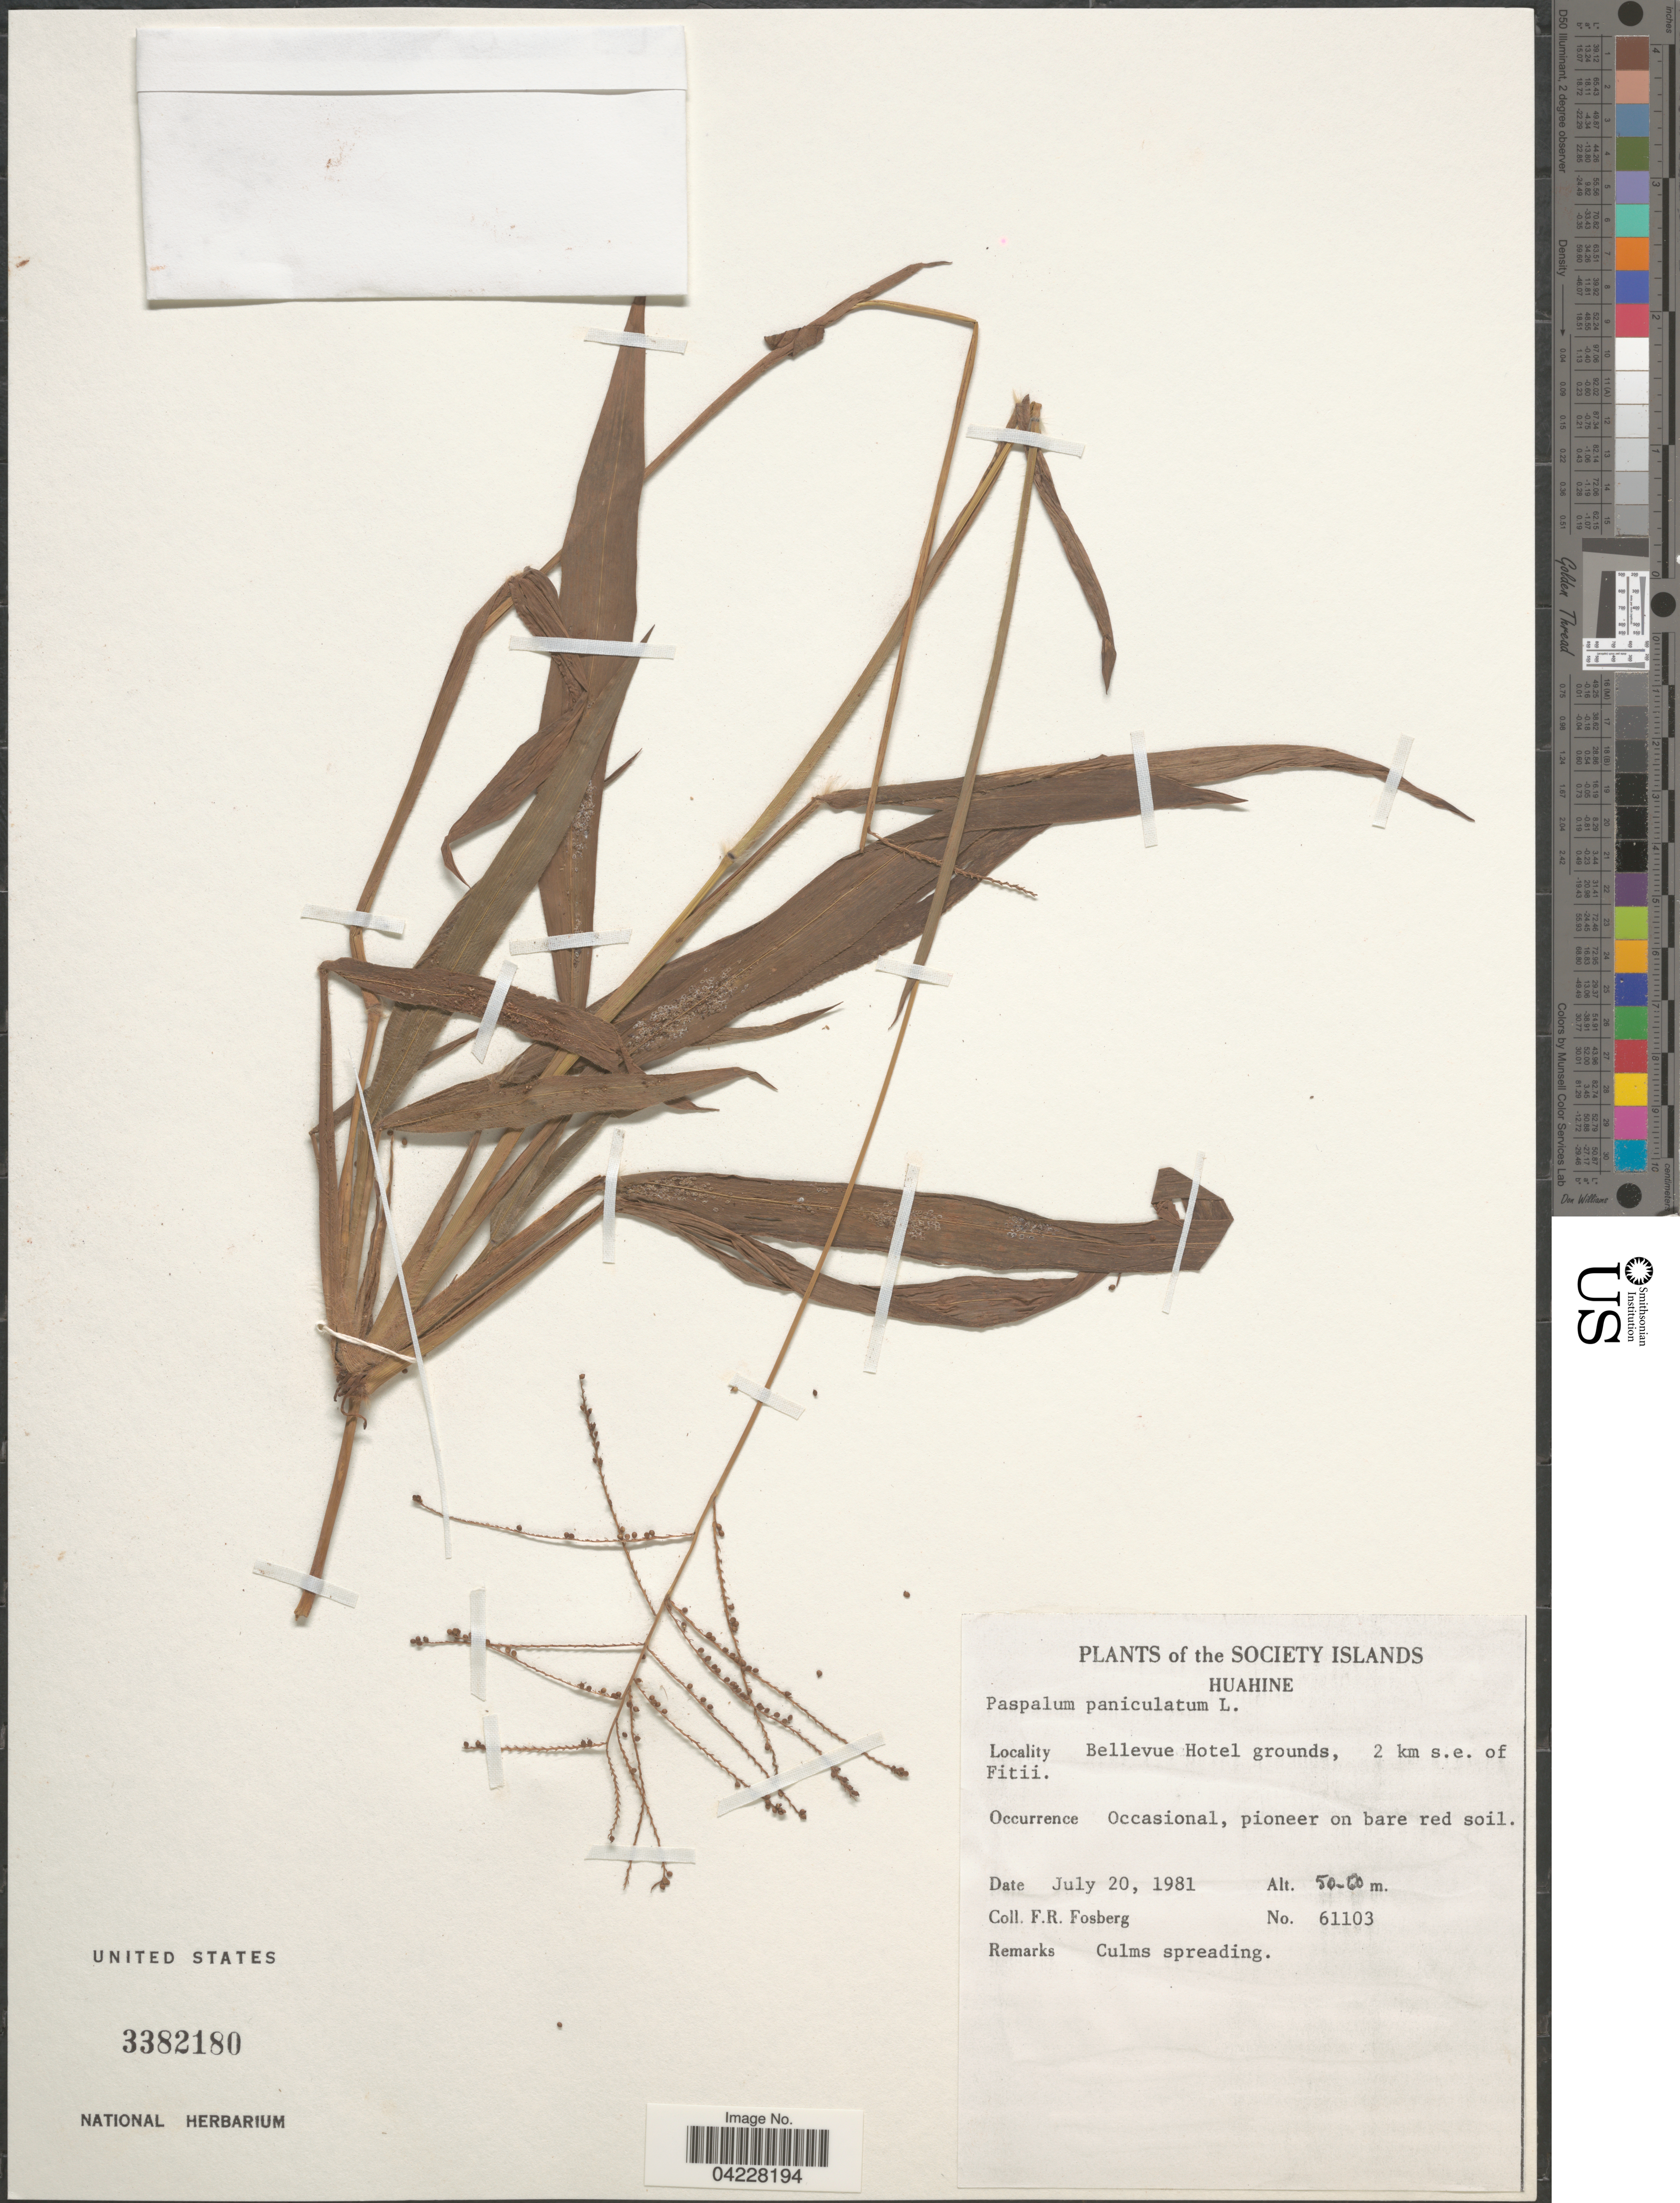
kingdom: Plantae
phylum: Tracheophyta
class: Liliopsida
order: Poales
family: Poaceae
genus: Paspalum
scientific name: Paspalum paniculatum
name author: L.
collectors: F. R. Fosberg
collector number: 61103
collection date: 1981-07-20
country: French Polynesia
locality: The Society islands. Huahine. Bellevue Hotel grounds, 2 km s.e. of Fitii.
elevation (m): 50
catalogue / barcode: US 3382180